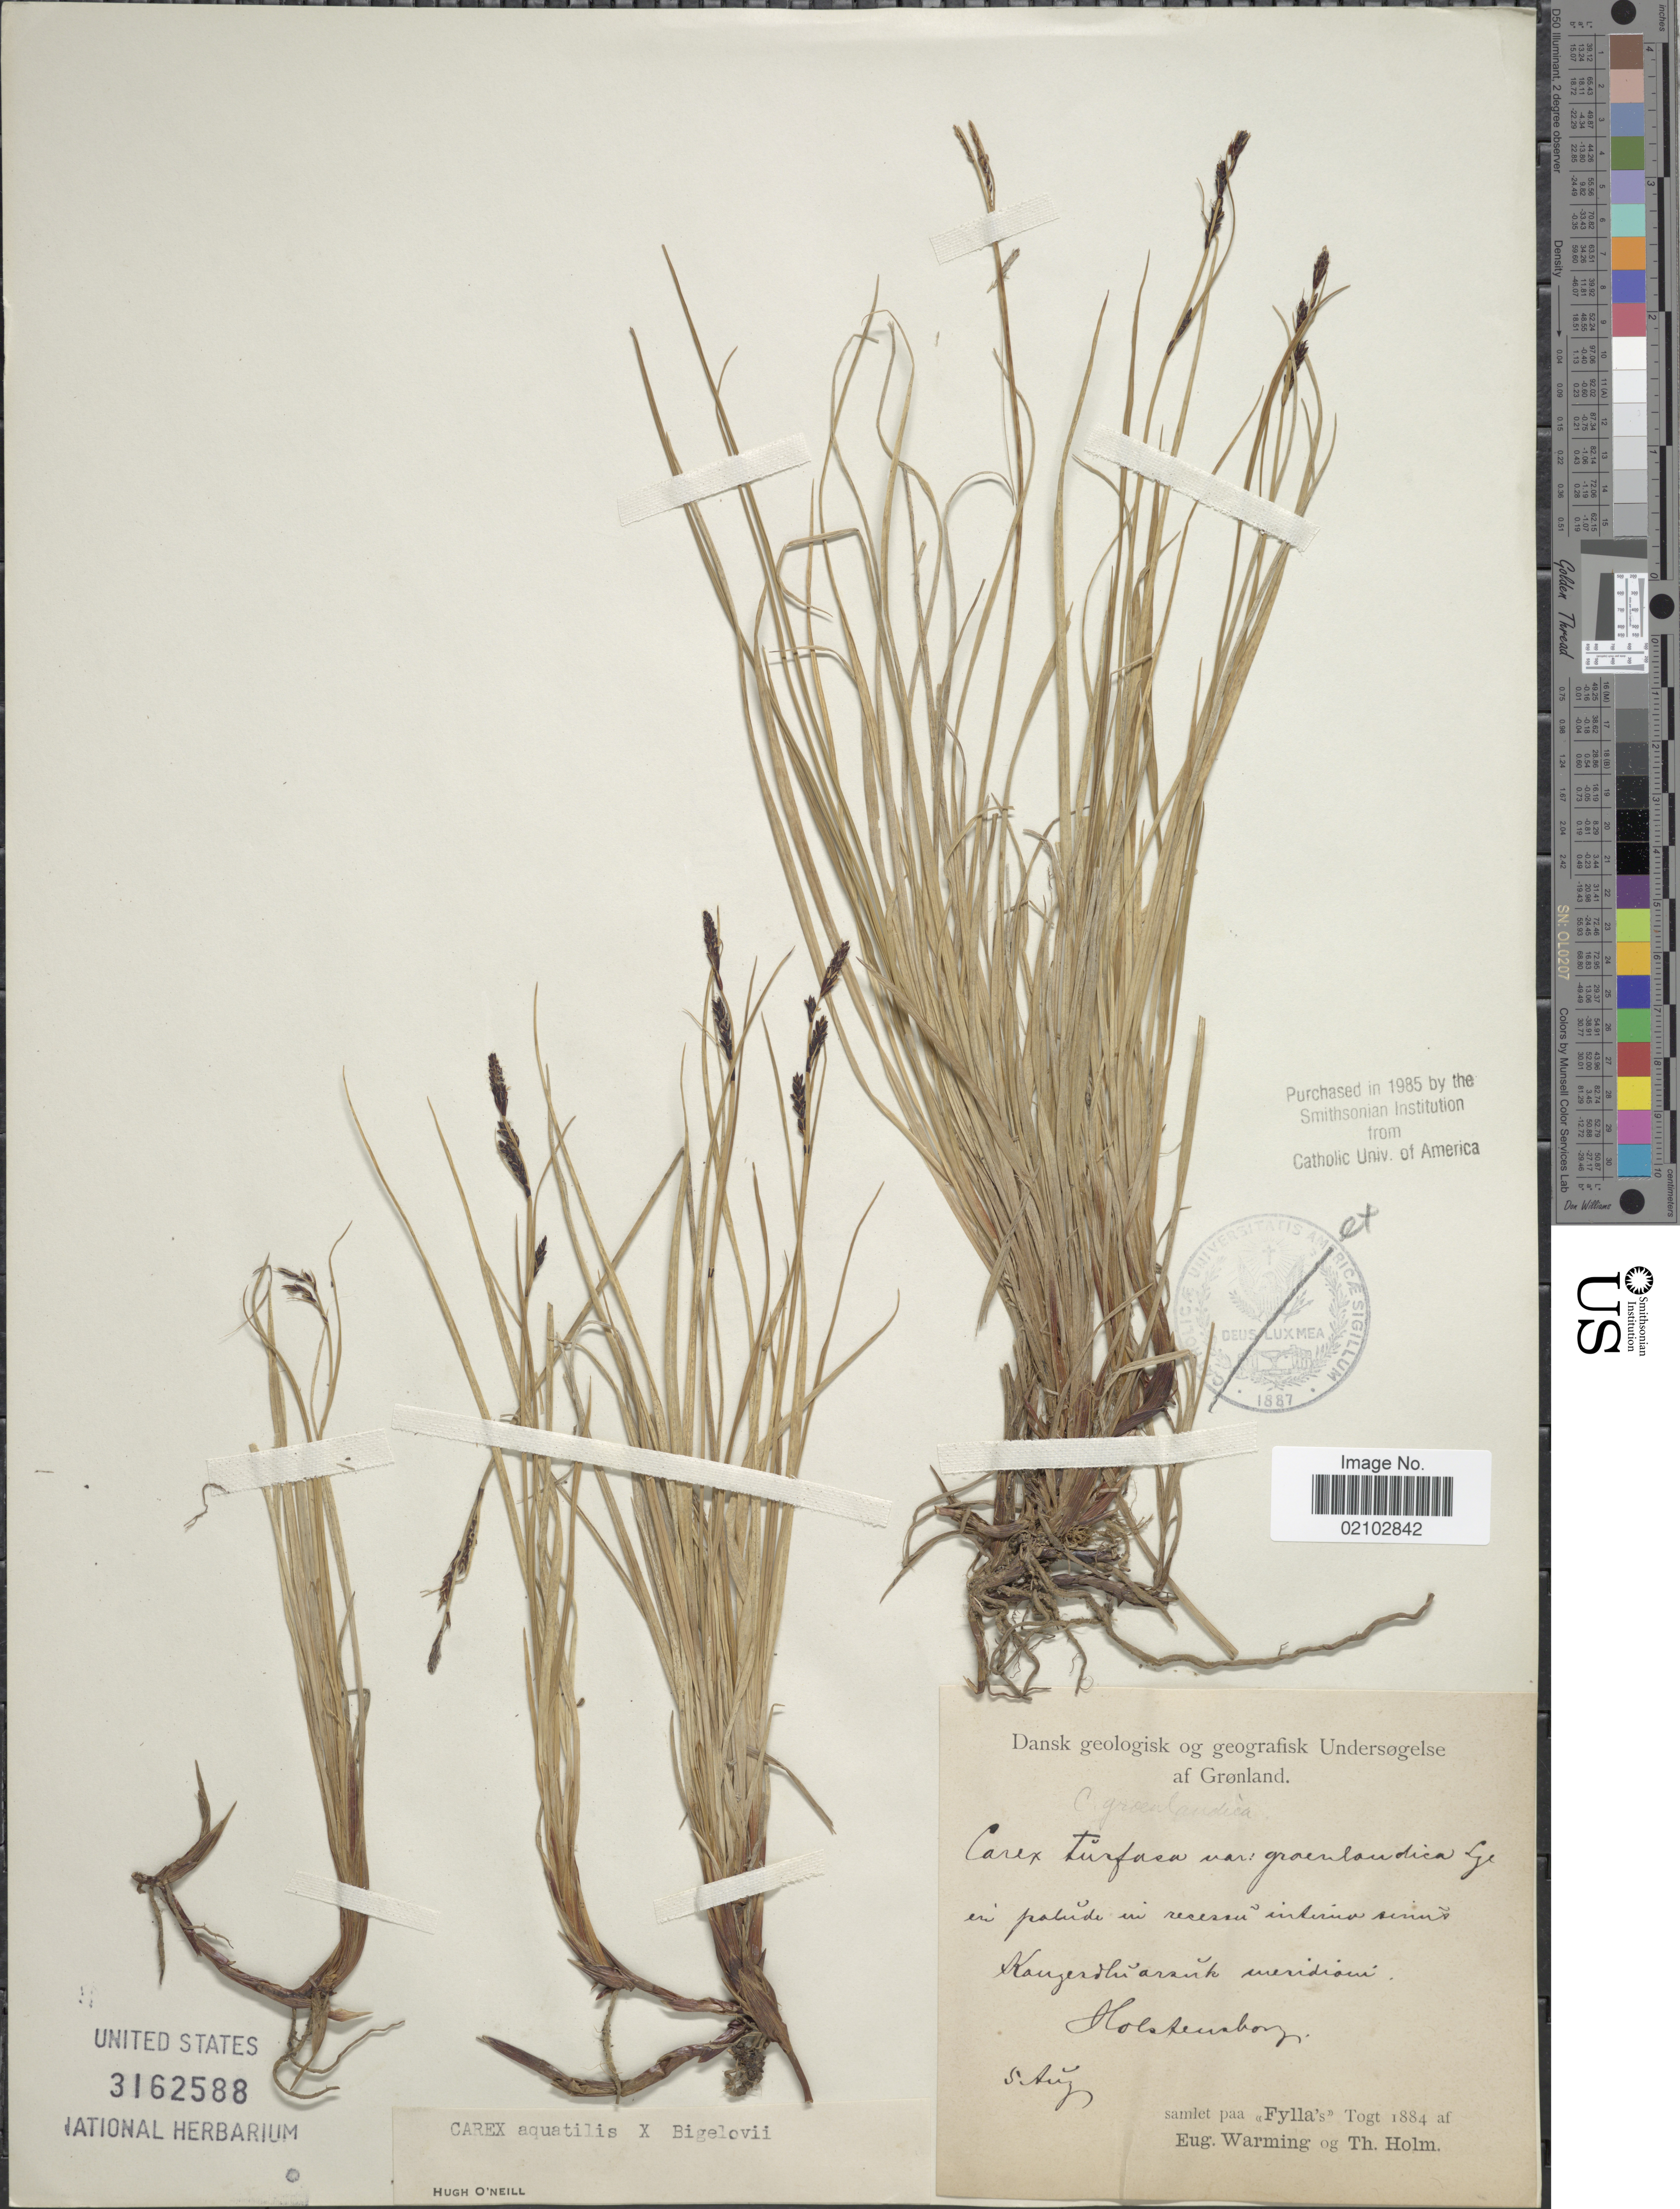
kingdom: Plantae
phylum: Tracheophyta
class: Liliopsida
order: Poales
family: Cyperaceae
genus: Carex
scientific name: Carex aquatilis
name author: Wahlenb.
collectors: E. Warming & T. Holm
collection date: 1884-08-05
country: Greenland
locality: Grønland, Kangerlussuak meridiani, Holsteinsborg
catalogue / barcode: US 3162588